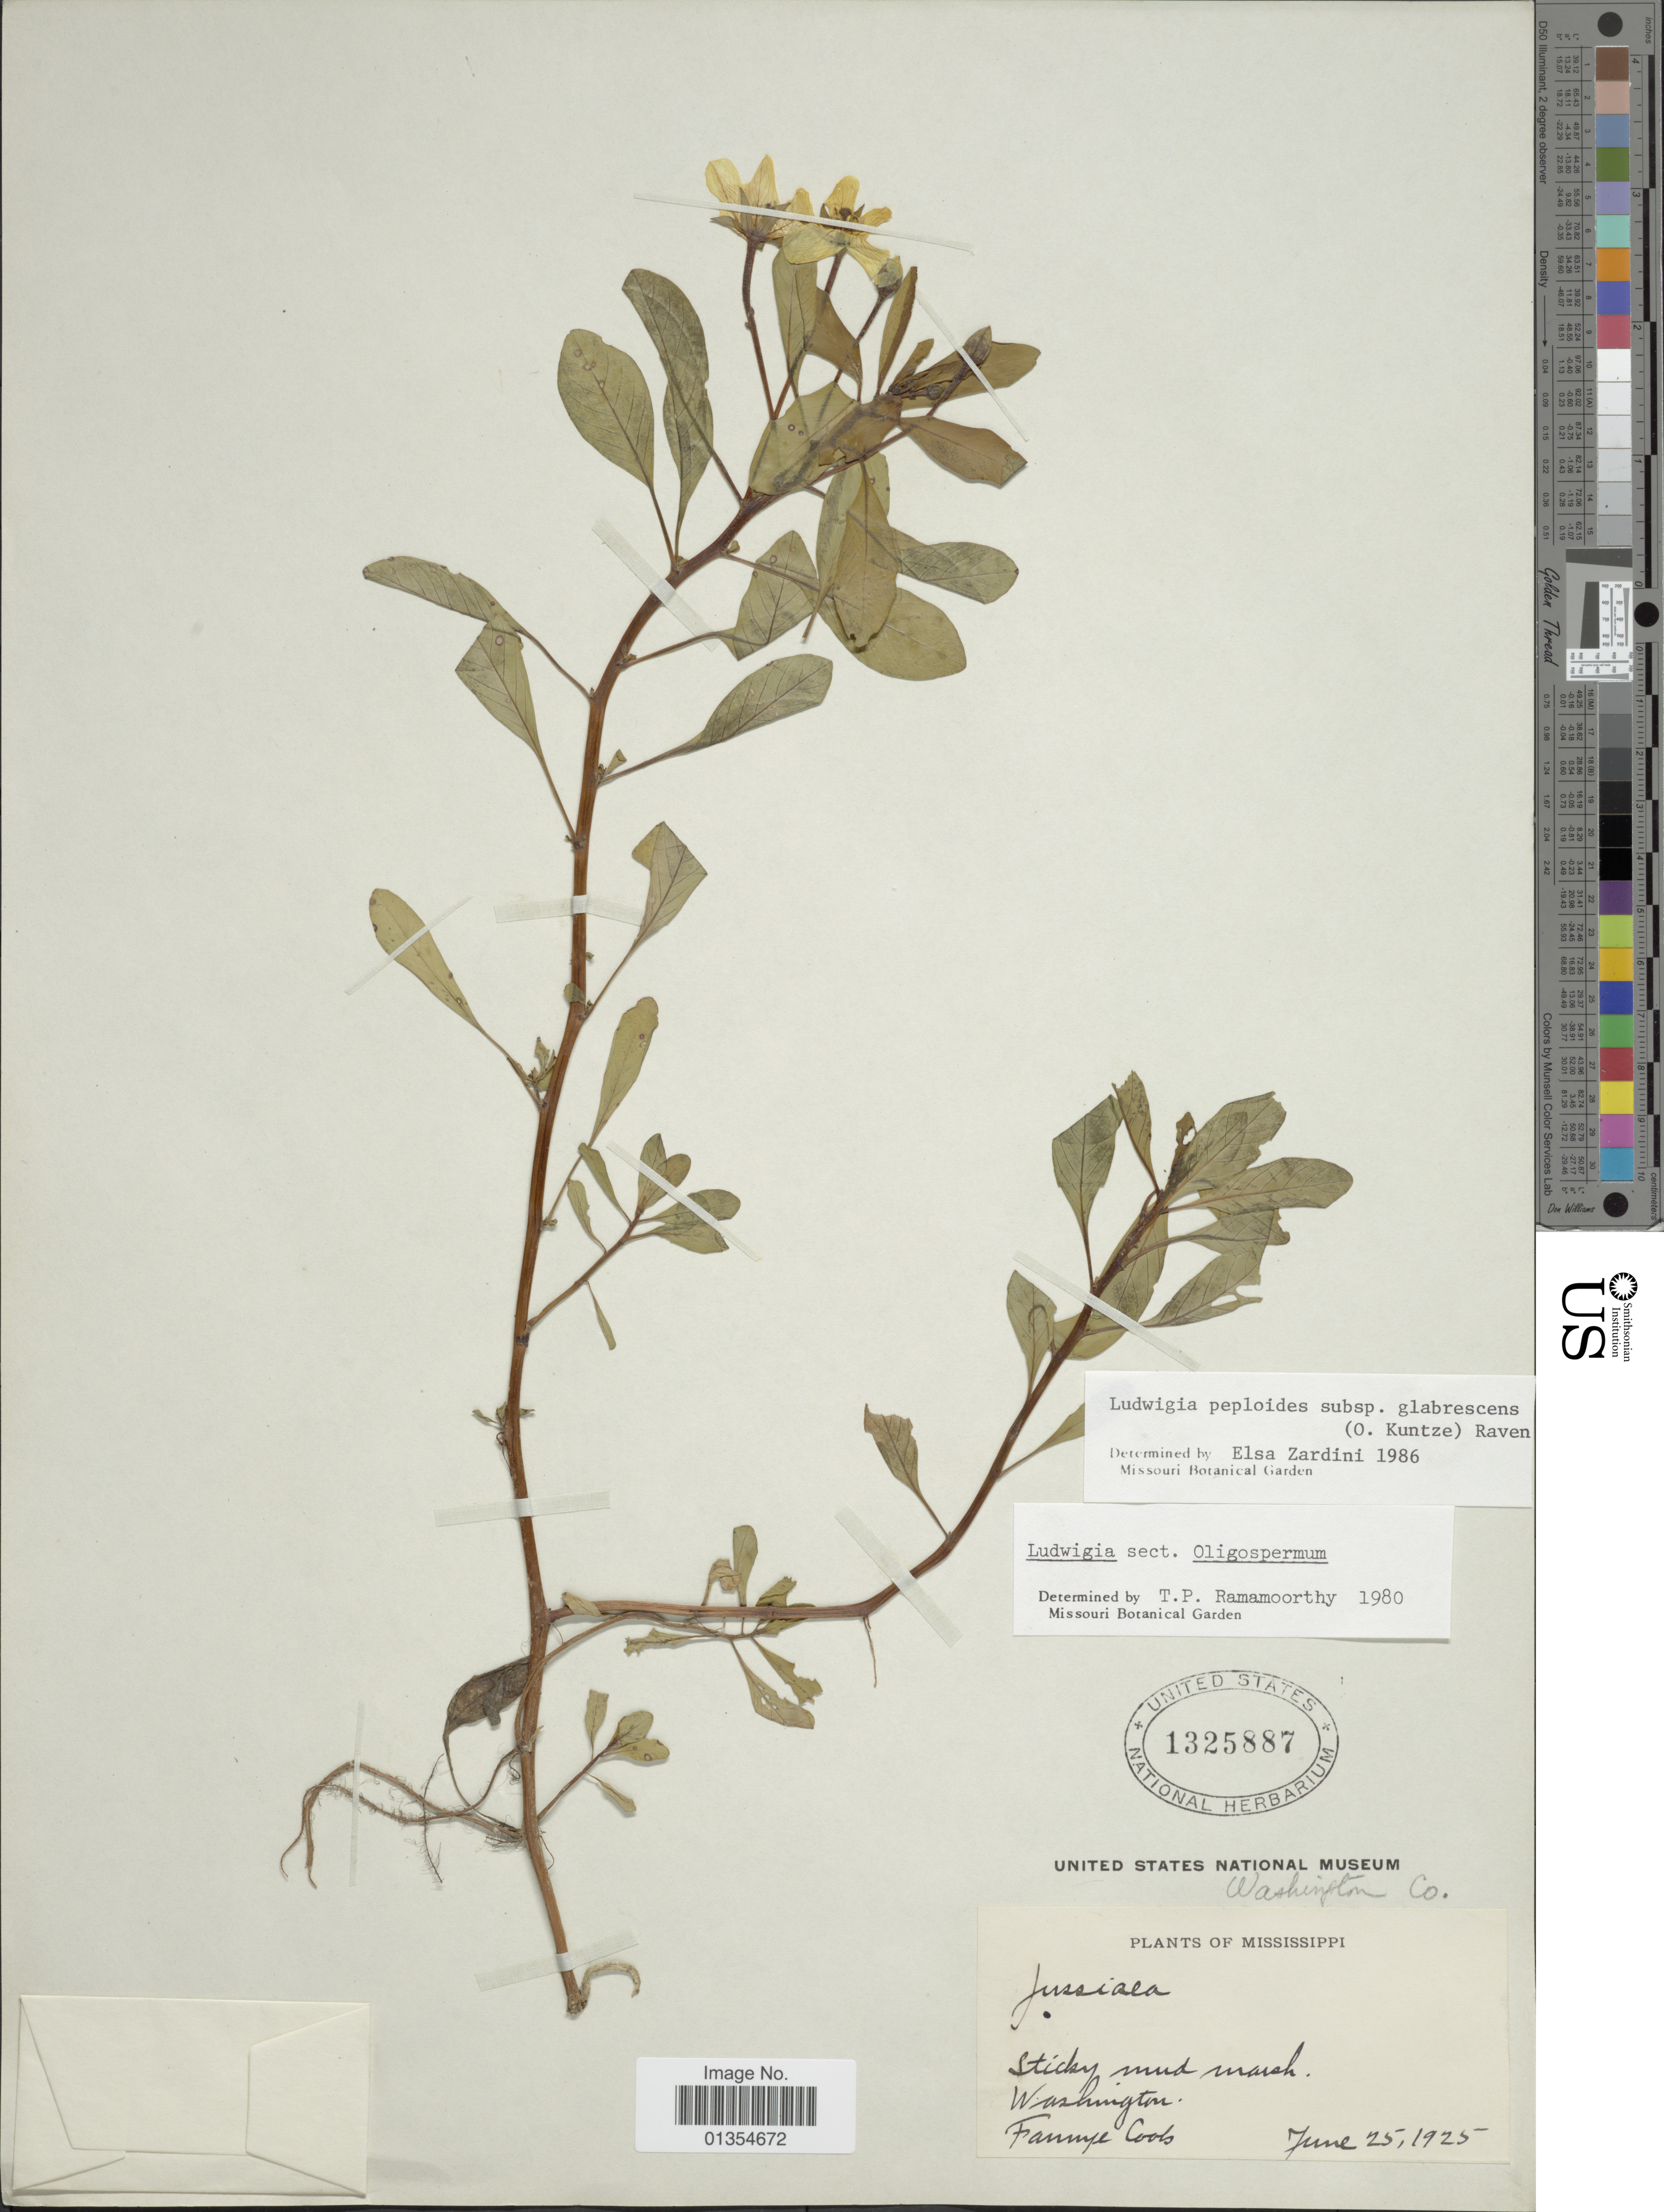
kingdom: Plantae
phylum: Tracheophyta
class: Magnoliopsida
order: Myrtales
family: Onagraceae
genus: Ludwigia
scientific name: Ludwigia peploides subsp. glabrescens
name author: (Kuntze) P.H. Raven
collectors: F. A. Cook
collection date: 1925-06-25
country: United States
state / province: Mississippi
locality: Washington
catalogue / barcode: US 1325887